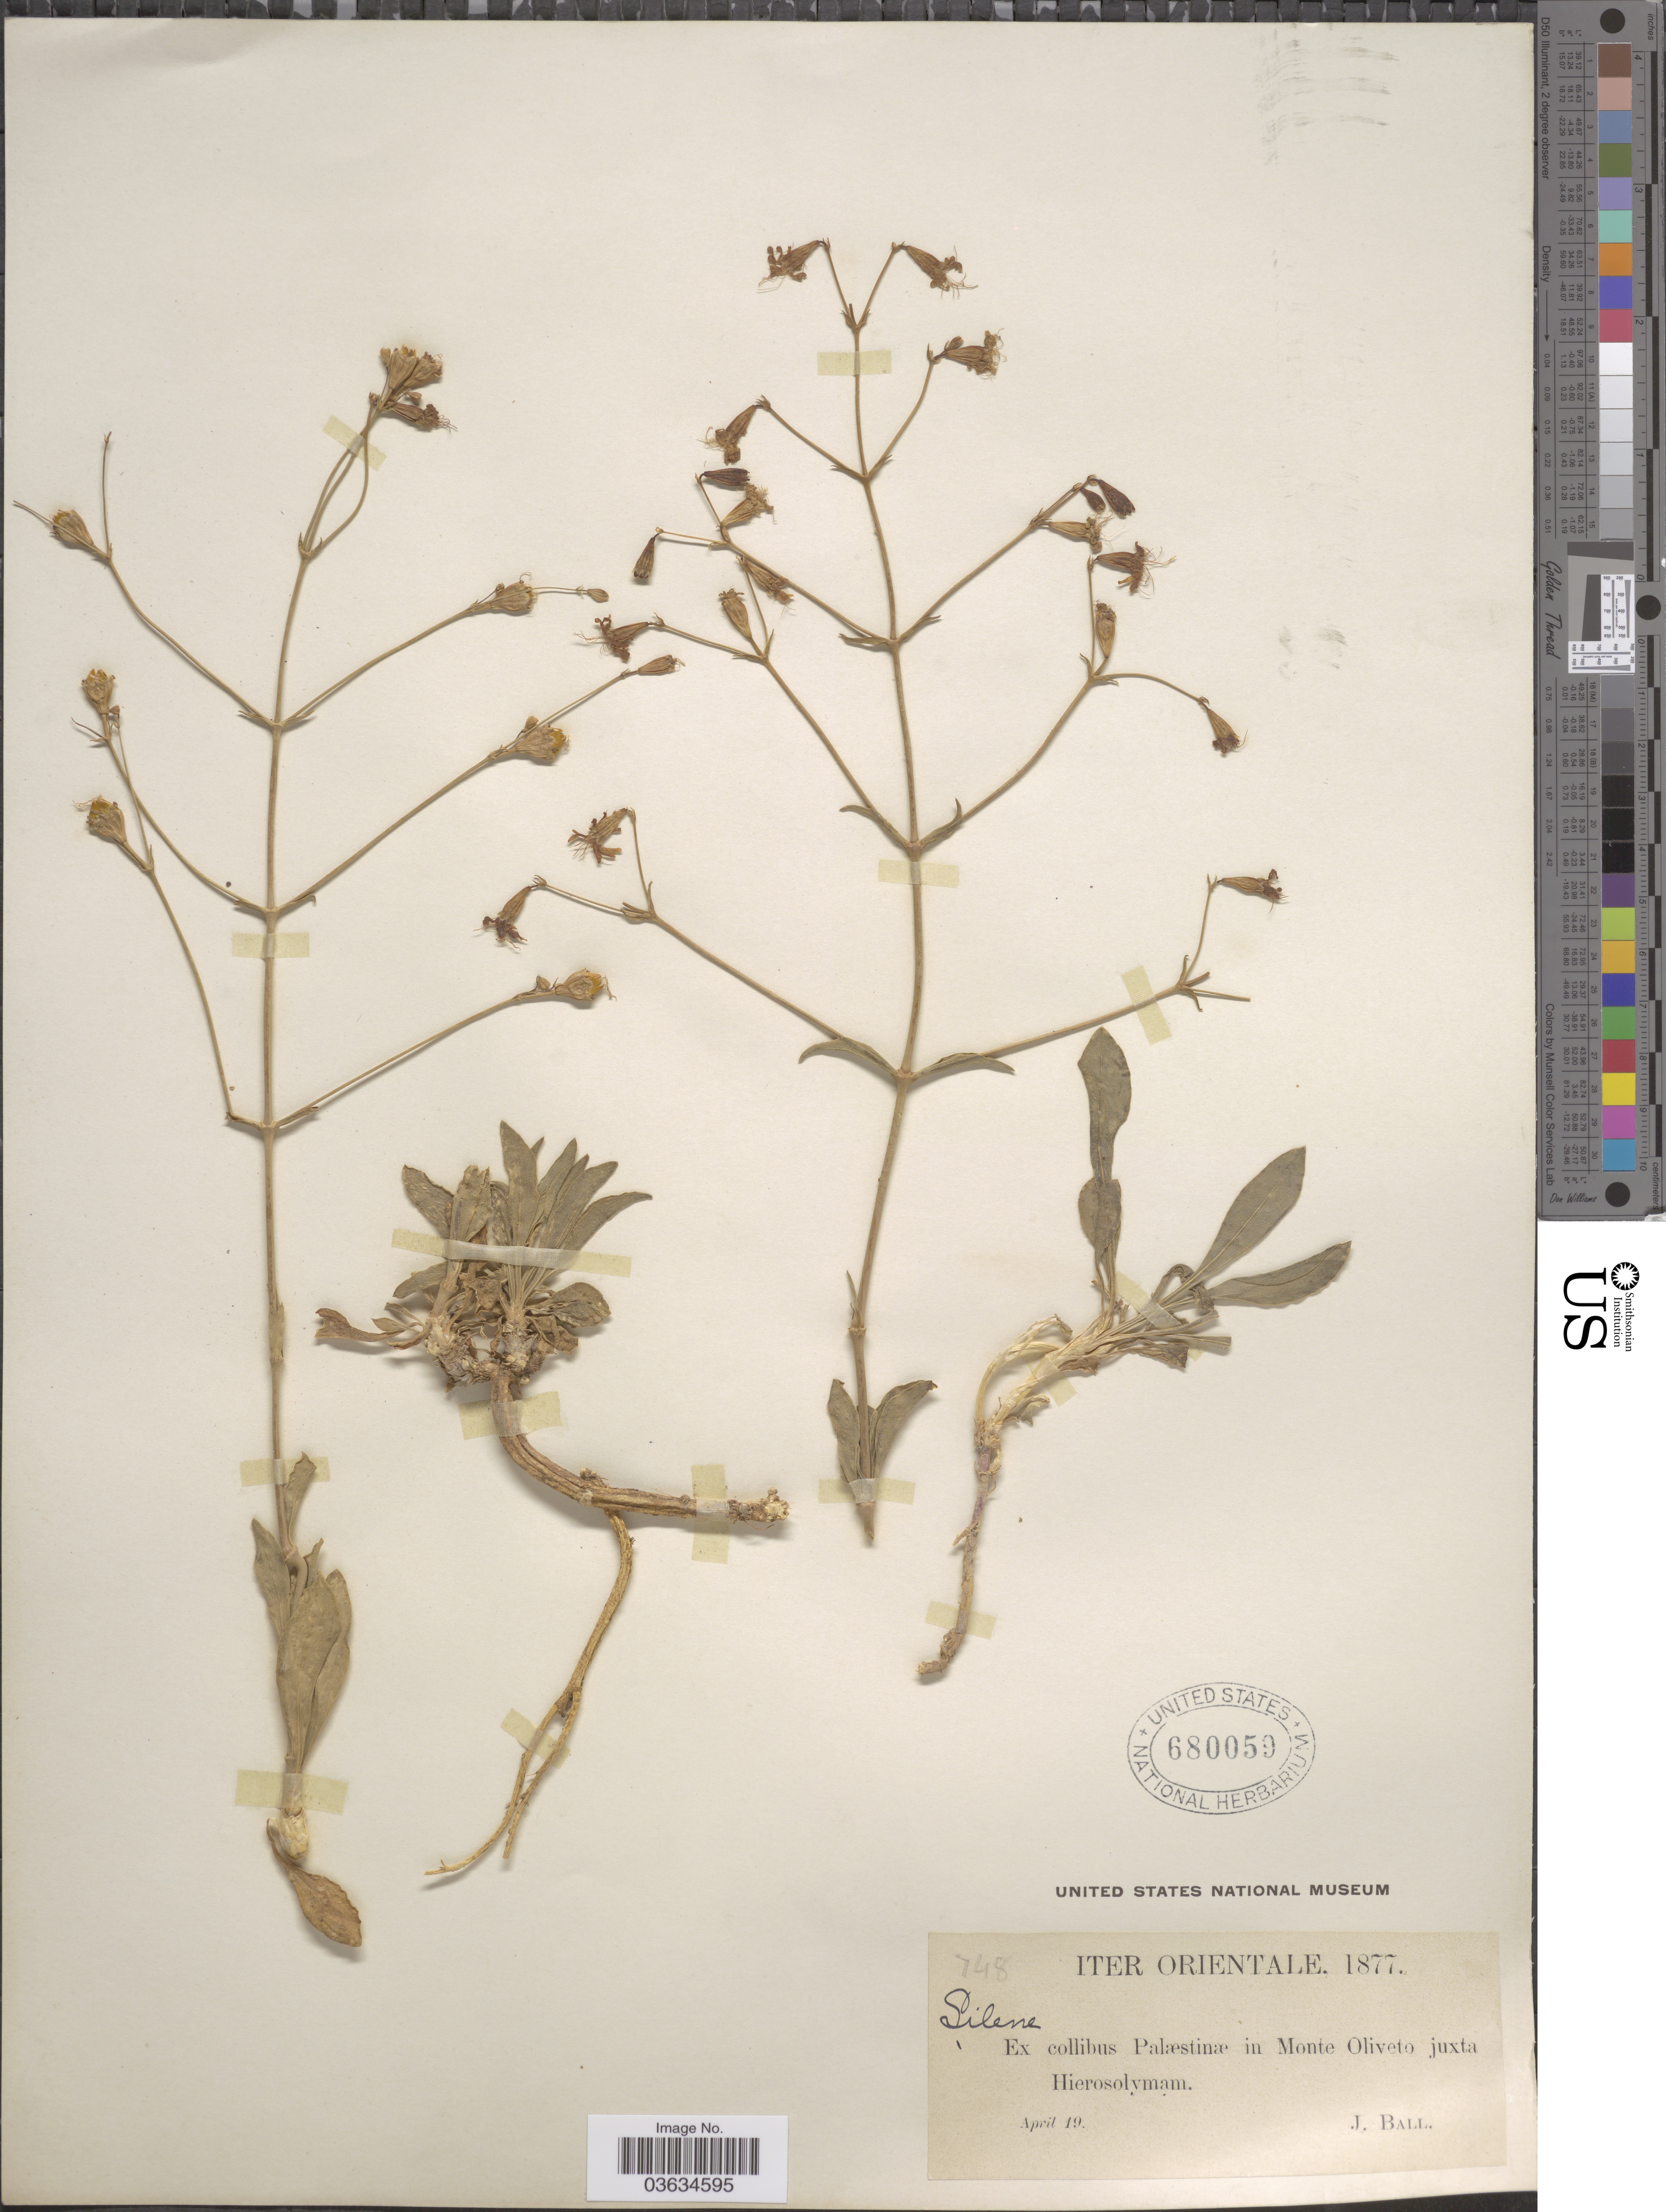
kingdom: Plantae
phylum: Tracheophyta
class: Magnoliopsida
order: Caryophyllales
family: Caryophyllaceae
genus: Silene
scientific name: Silene sp.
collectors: J. Ball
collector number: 748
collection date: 1877-04-19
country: Israel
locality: Iter Orientale. Ex collibus Palæstinæ in Monte Oliveto, juxta Hierosolymam.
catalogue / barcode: US 680059